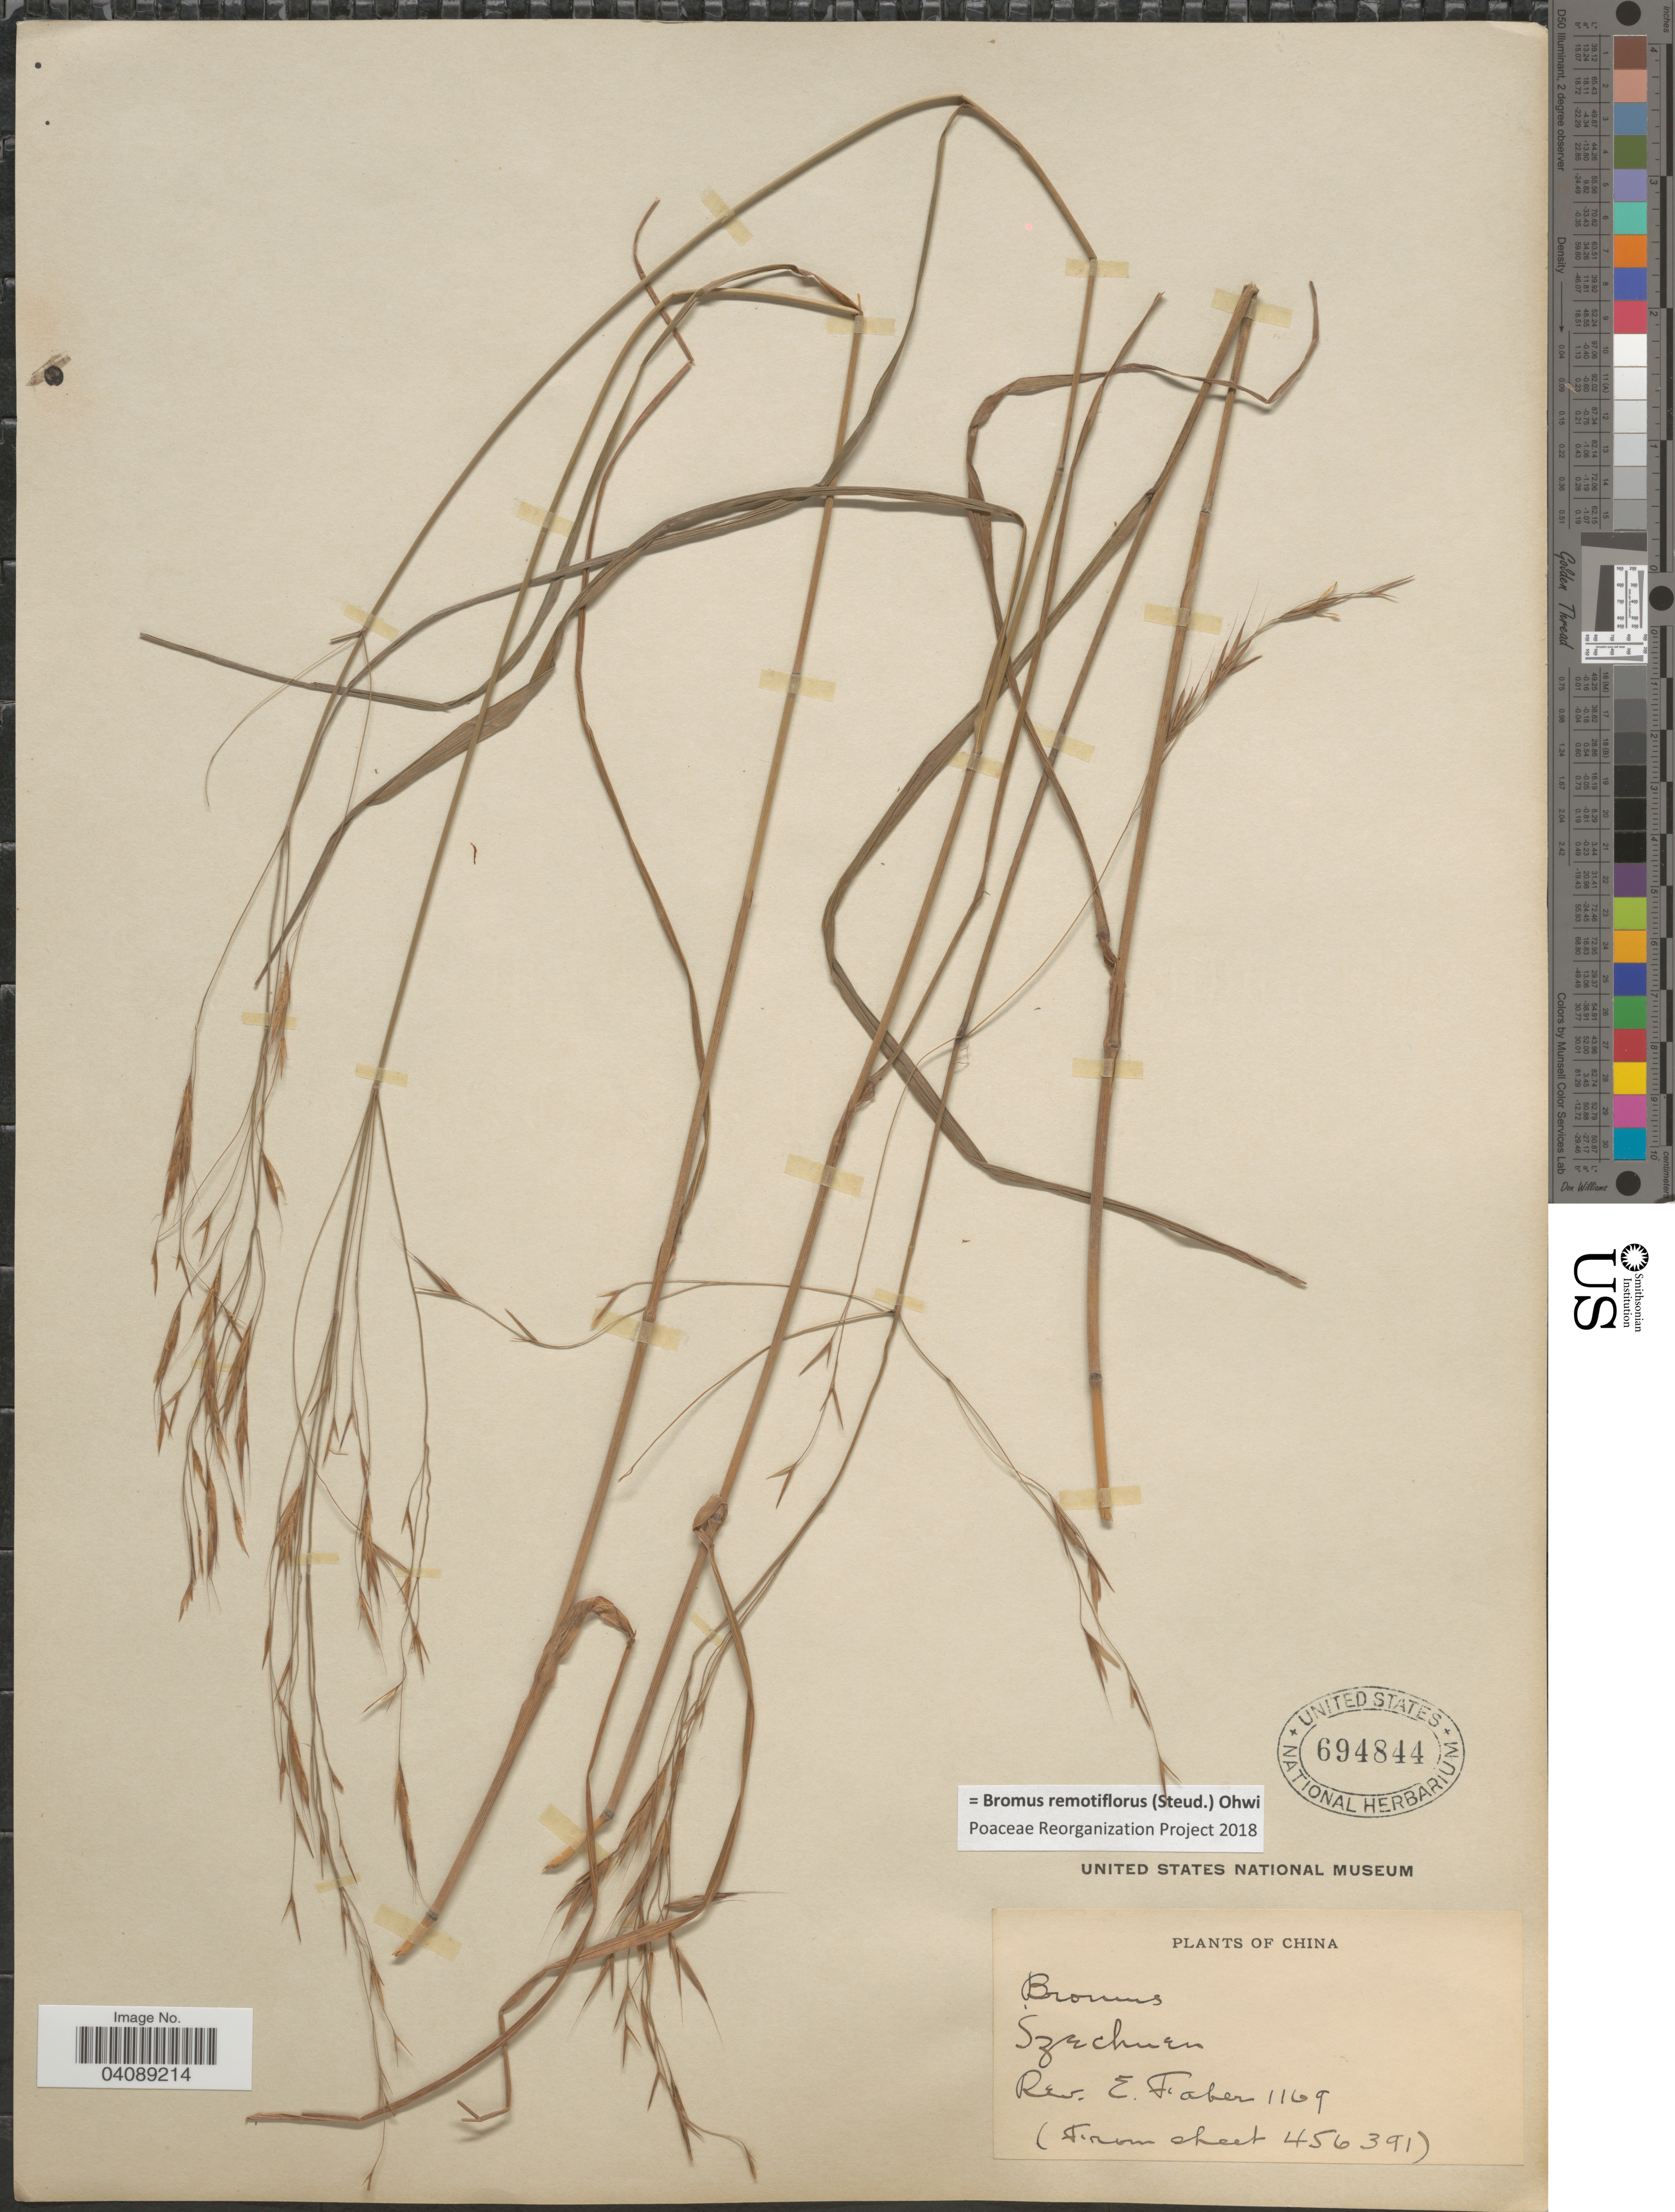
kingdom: Plantae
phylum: Tracheophyta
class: Liliopsida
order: Poales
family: Poaceae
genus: Bromus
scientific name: Bromus remotiflorus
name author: (Steud.) Ohwi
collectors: E. Faber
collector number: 1169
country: China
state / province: Sichuan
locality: Szechwan.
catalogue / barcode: US 694844